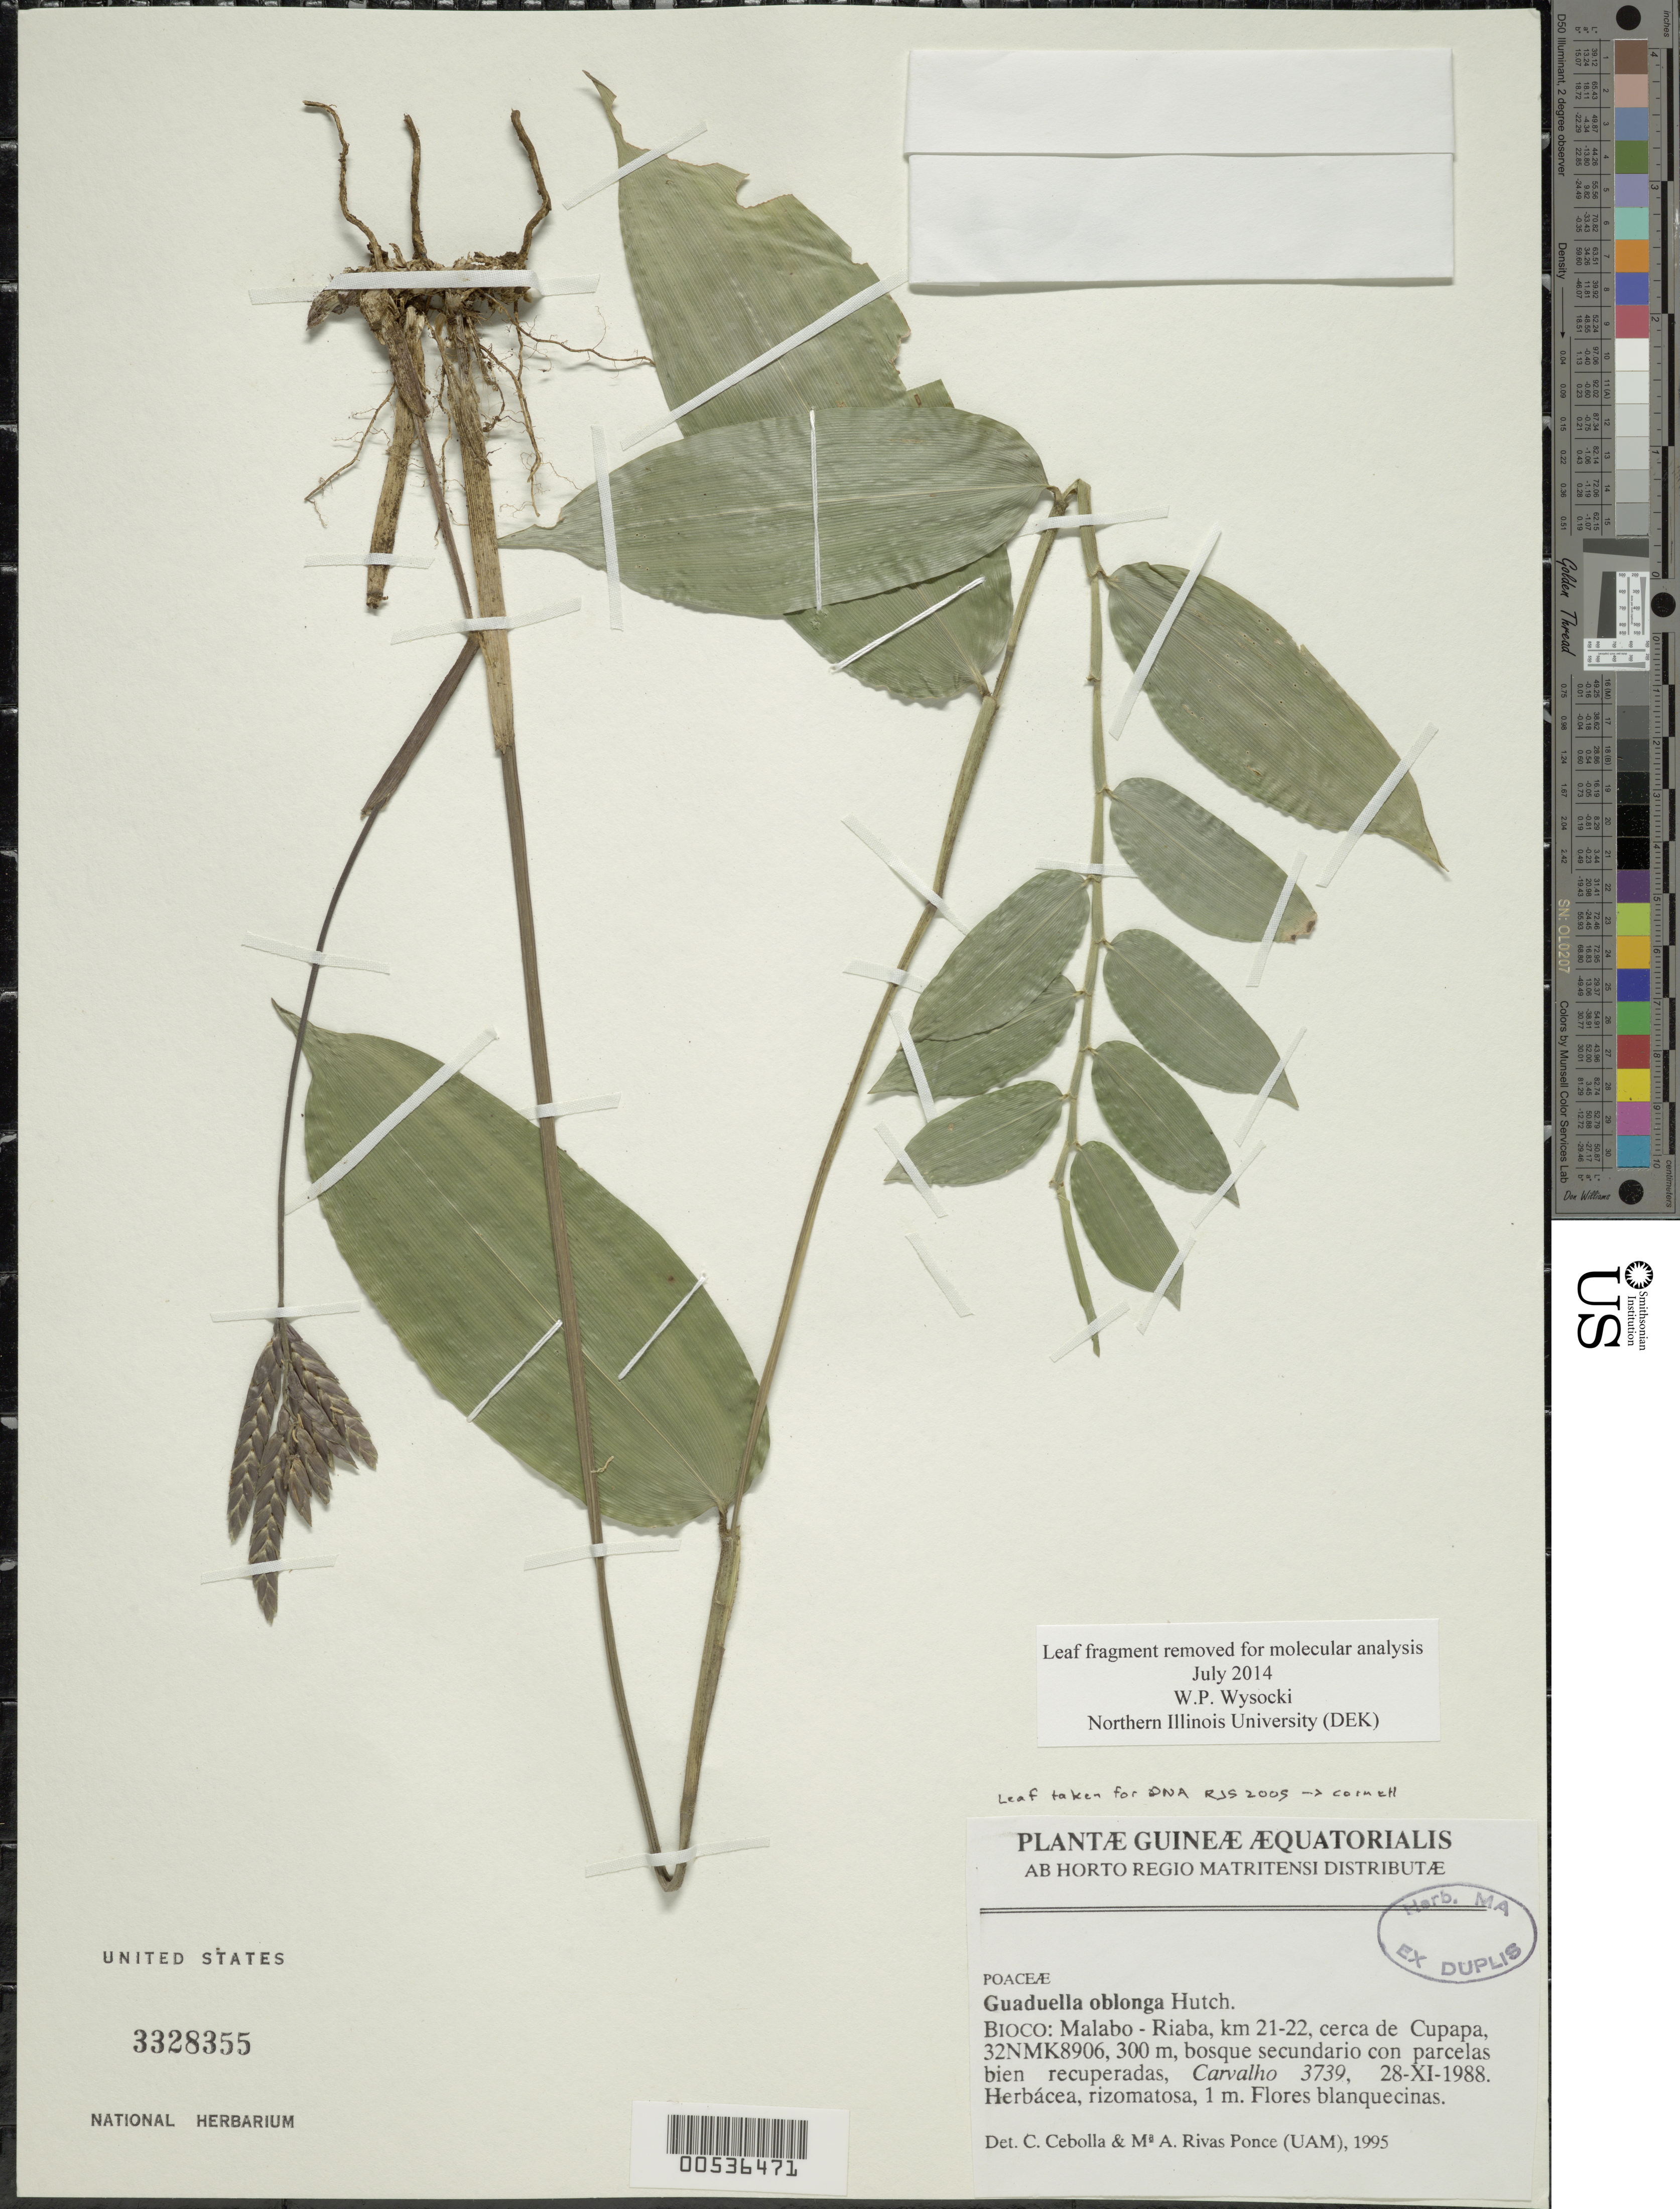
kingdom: Plantae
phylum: Tracheophyta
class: Liliopsida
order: Poales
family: Poaceae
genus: Guaduella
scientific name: Guaduella oblonga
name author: Hutch.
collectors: Carvalho, --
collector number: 3739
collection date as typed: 28 Nov 1988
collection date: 1988-11-28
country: Equatorial Guinea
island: Bioko Island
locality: Bioco, Malabo - Riaba, Cerca de Cupapa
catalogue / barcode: US 3328355